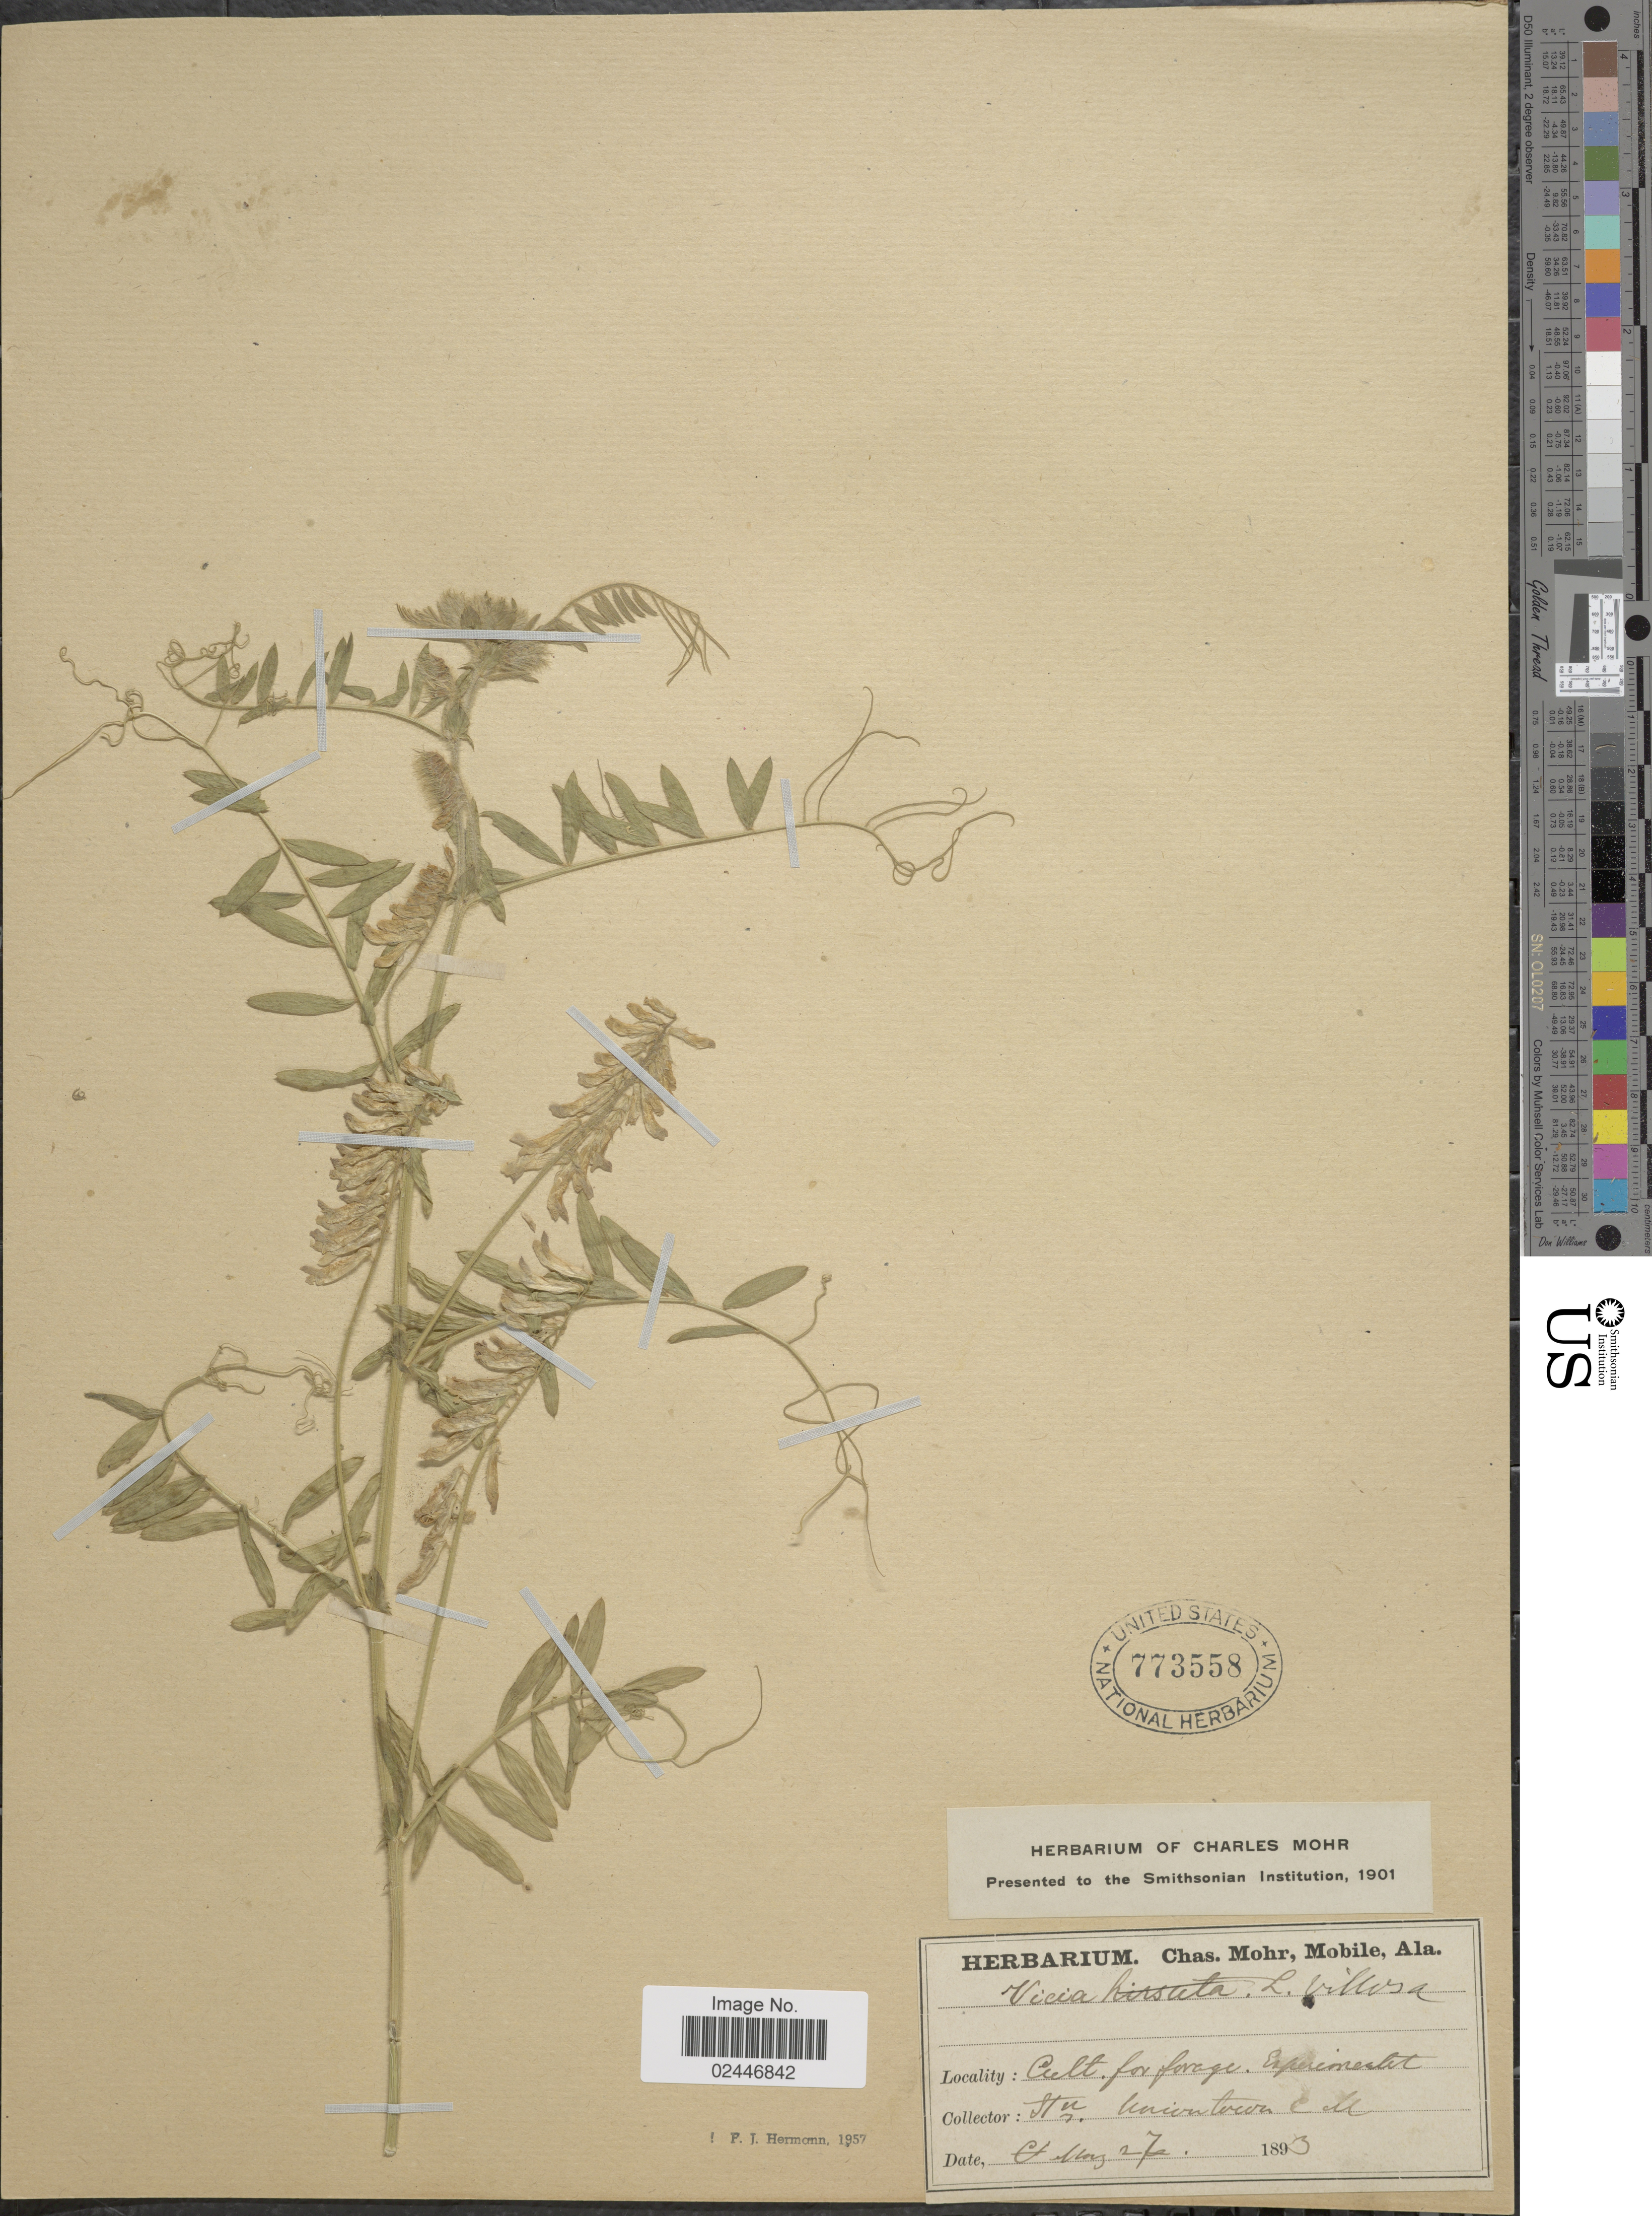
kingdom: Plantae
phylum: Tracheophyta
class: Magnoliopsida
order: Fabales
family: Fabaceae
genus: Vicia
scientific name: Vicia villosa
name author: Roth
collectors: Mohr, C. T. (herbarium)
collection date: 1893-03-27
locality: Stn. Mariontown [interpreted], cult. for forage Experimerkt.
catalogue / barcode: US 773558